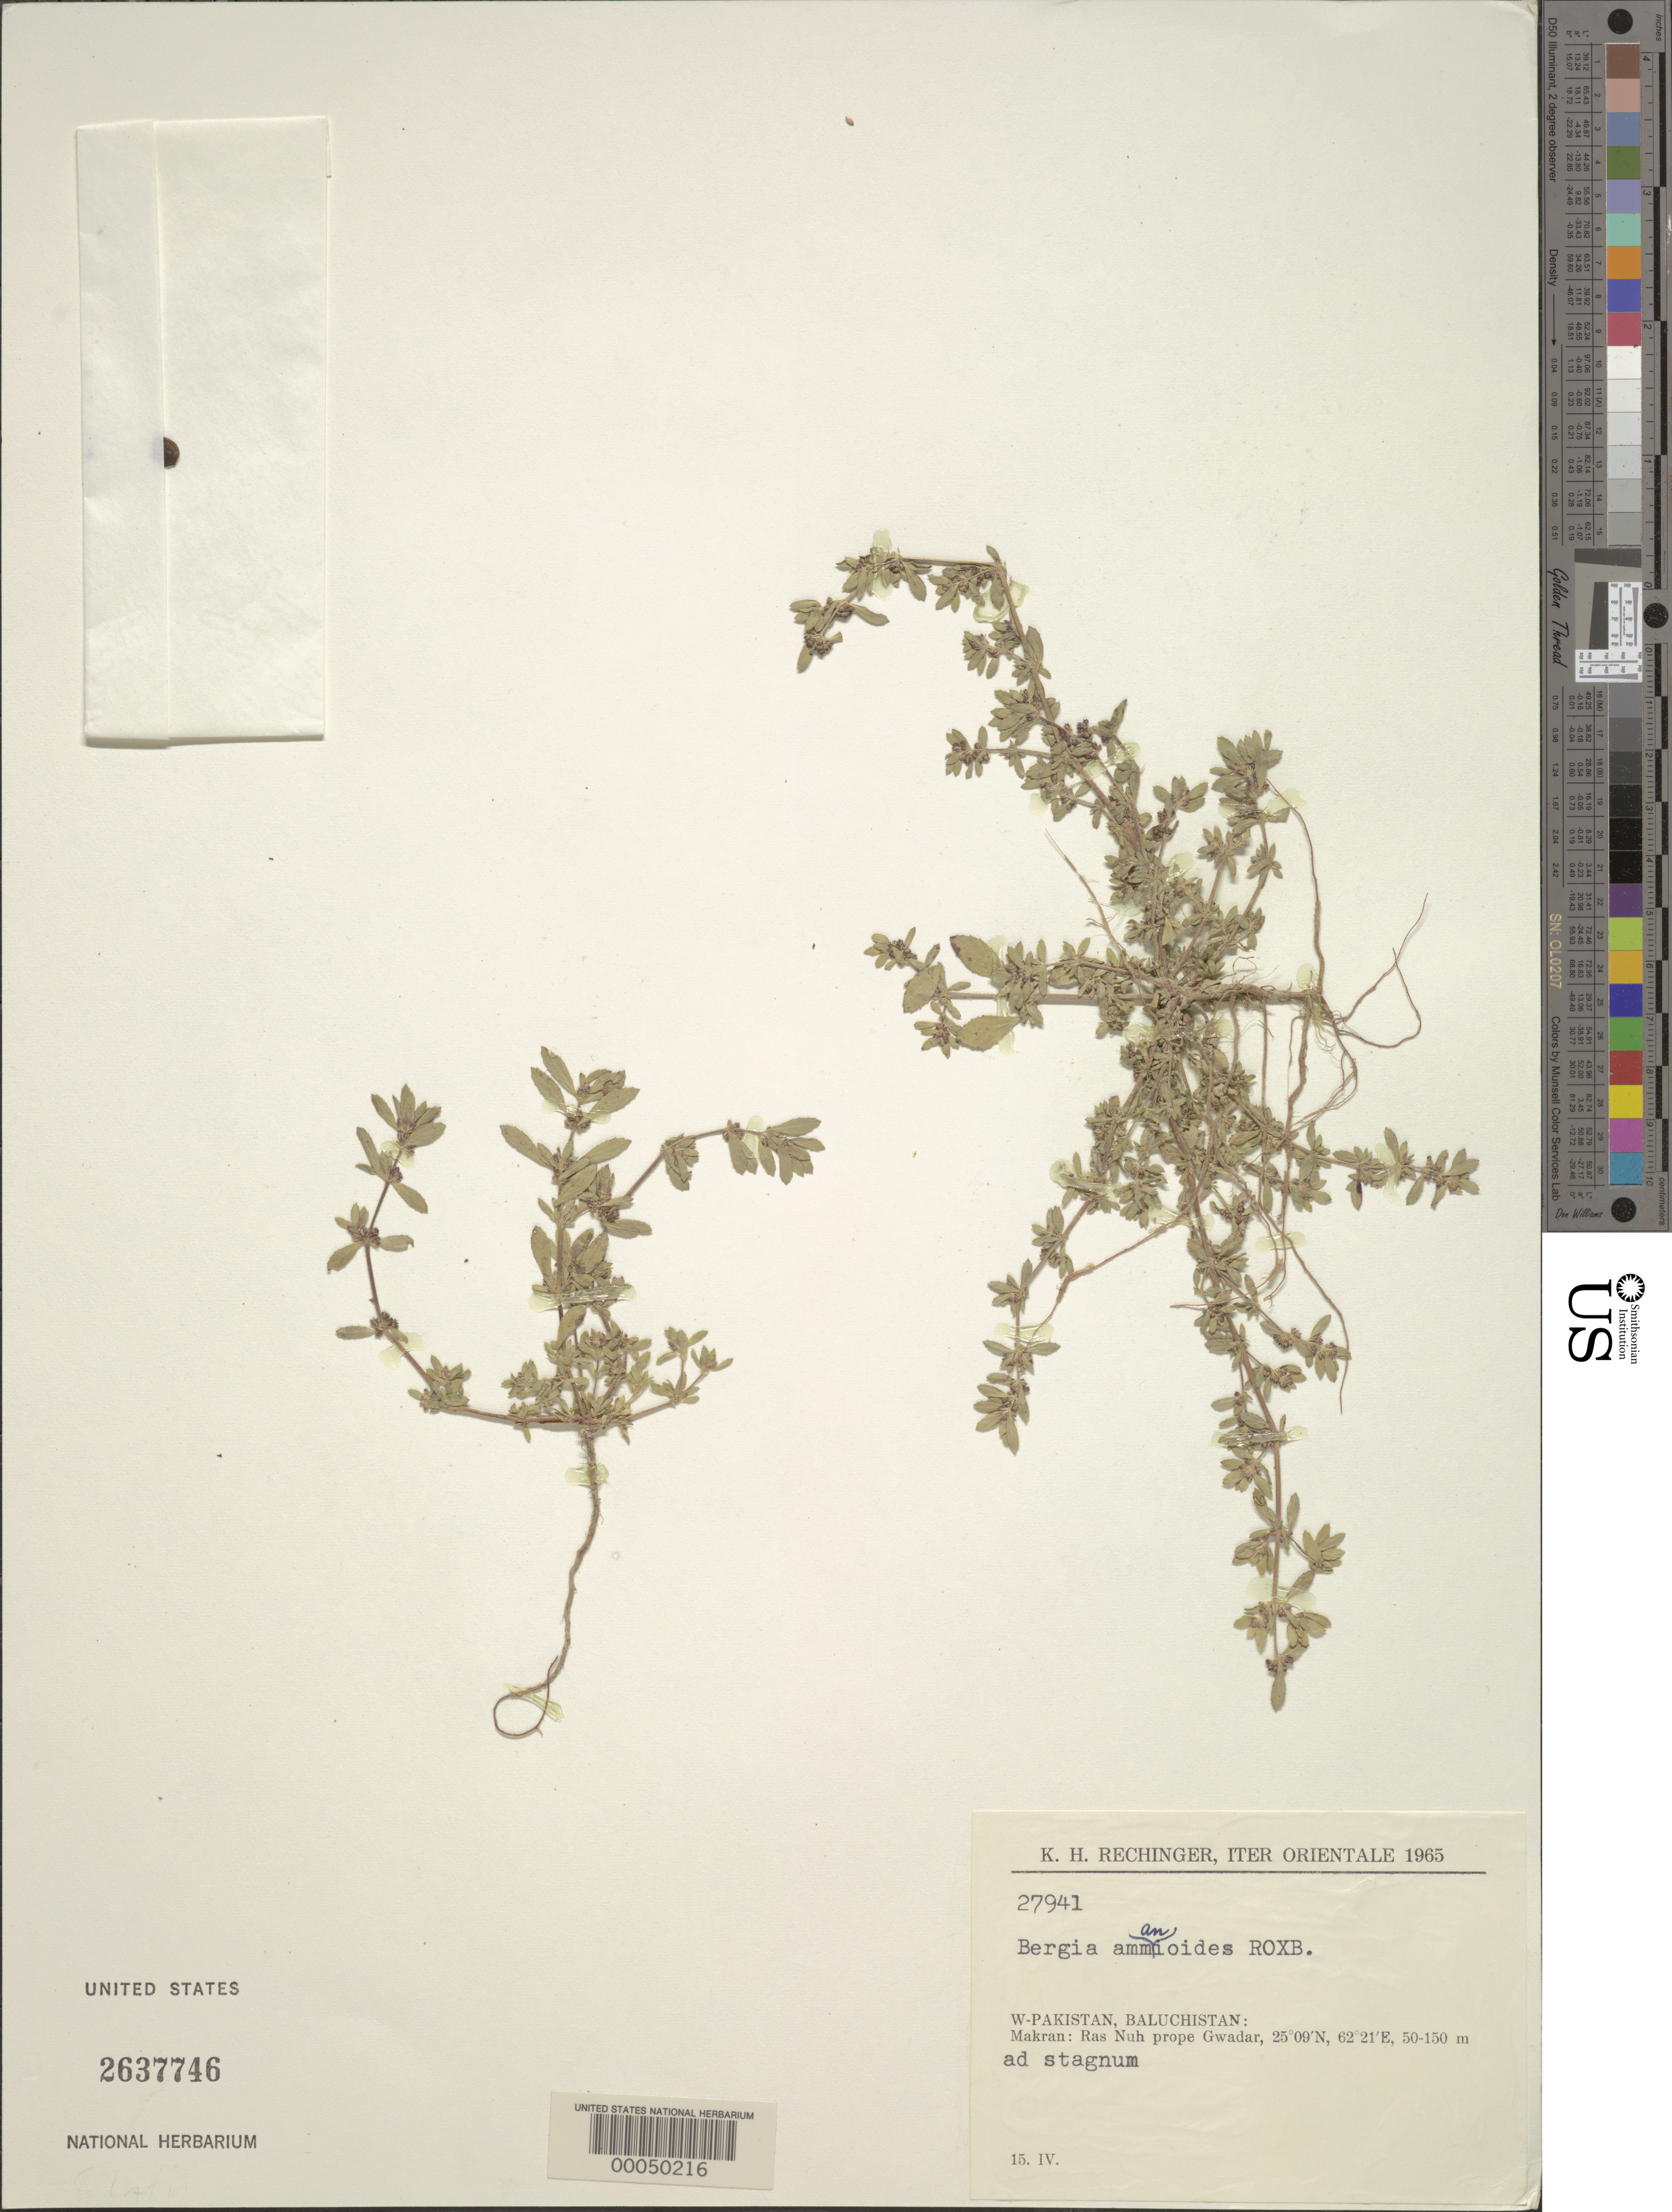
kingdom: Plantae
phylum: Tracheophyta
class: Magnoliopsida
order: Malpighiales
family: Elatinaceae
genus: Bergia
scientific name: Bergia ammannioides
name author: Roxb.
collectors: K. H. Rechinger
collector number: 27941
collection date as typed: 15 Apr 1965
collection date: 1965-04-15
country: Pakistan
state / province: Balochistan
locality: Makran, Ras Nuh near Gwadar.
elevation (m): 50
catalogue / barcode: US 2637746